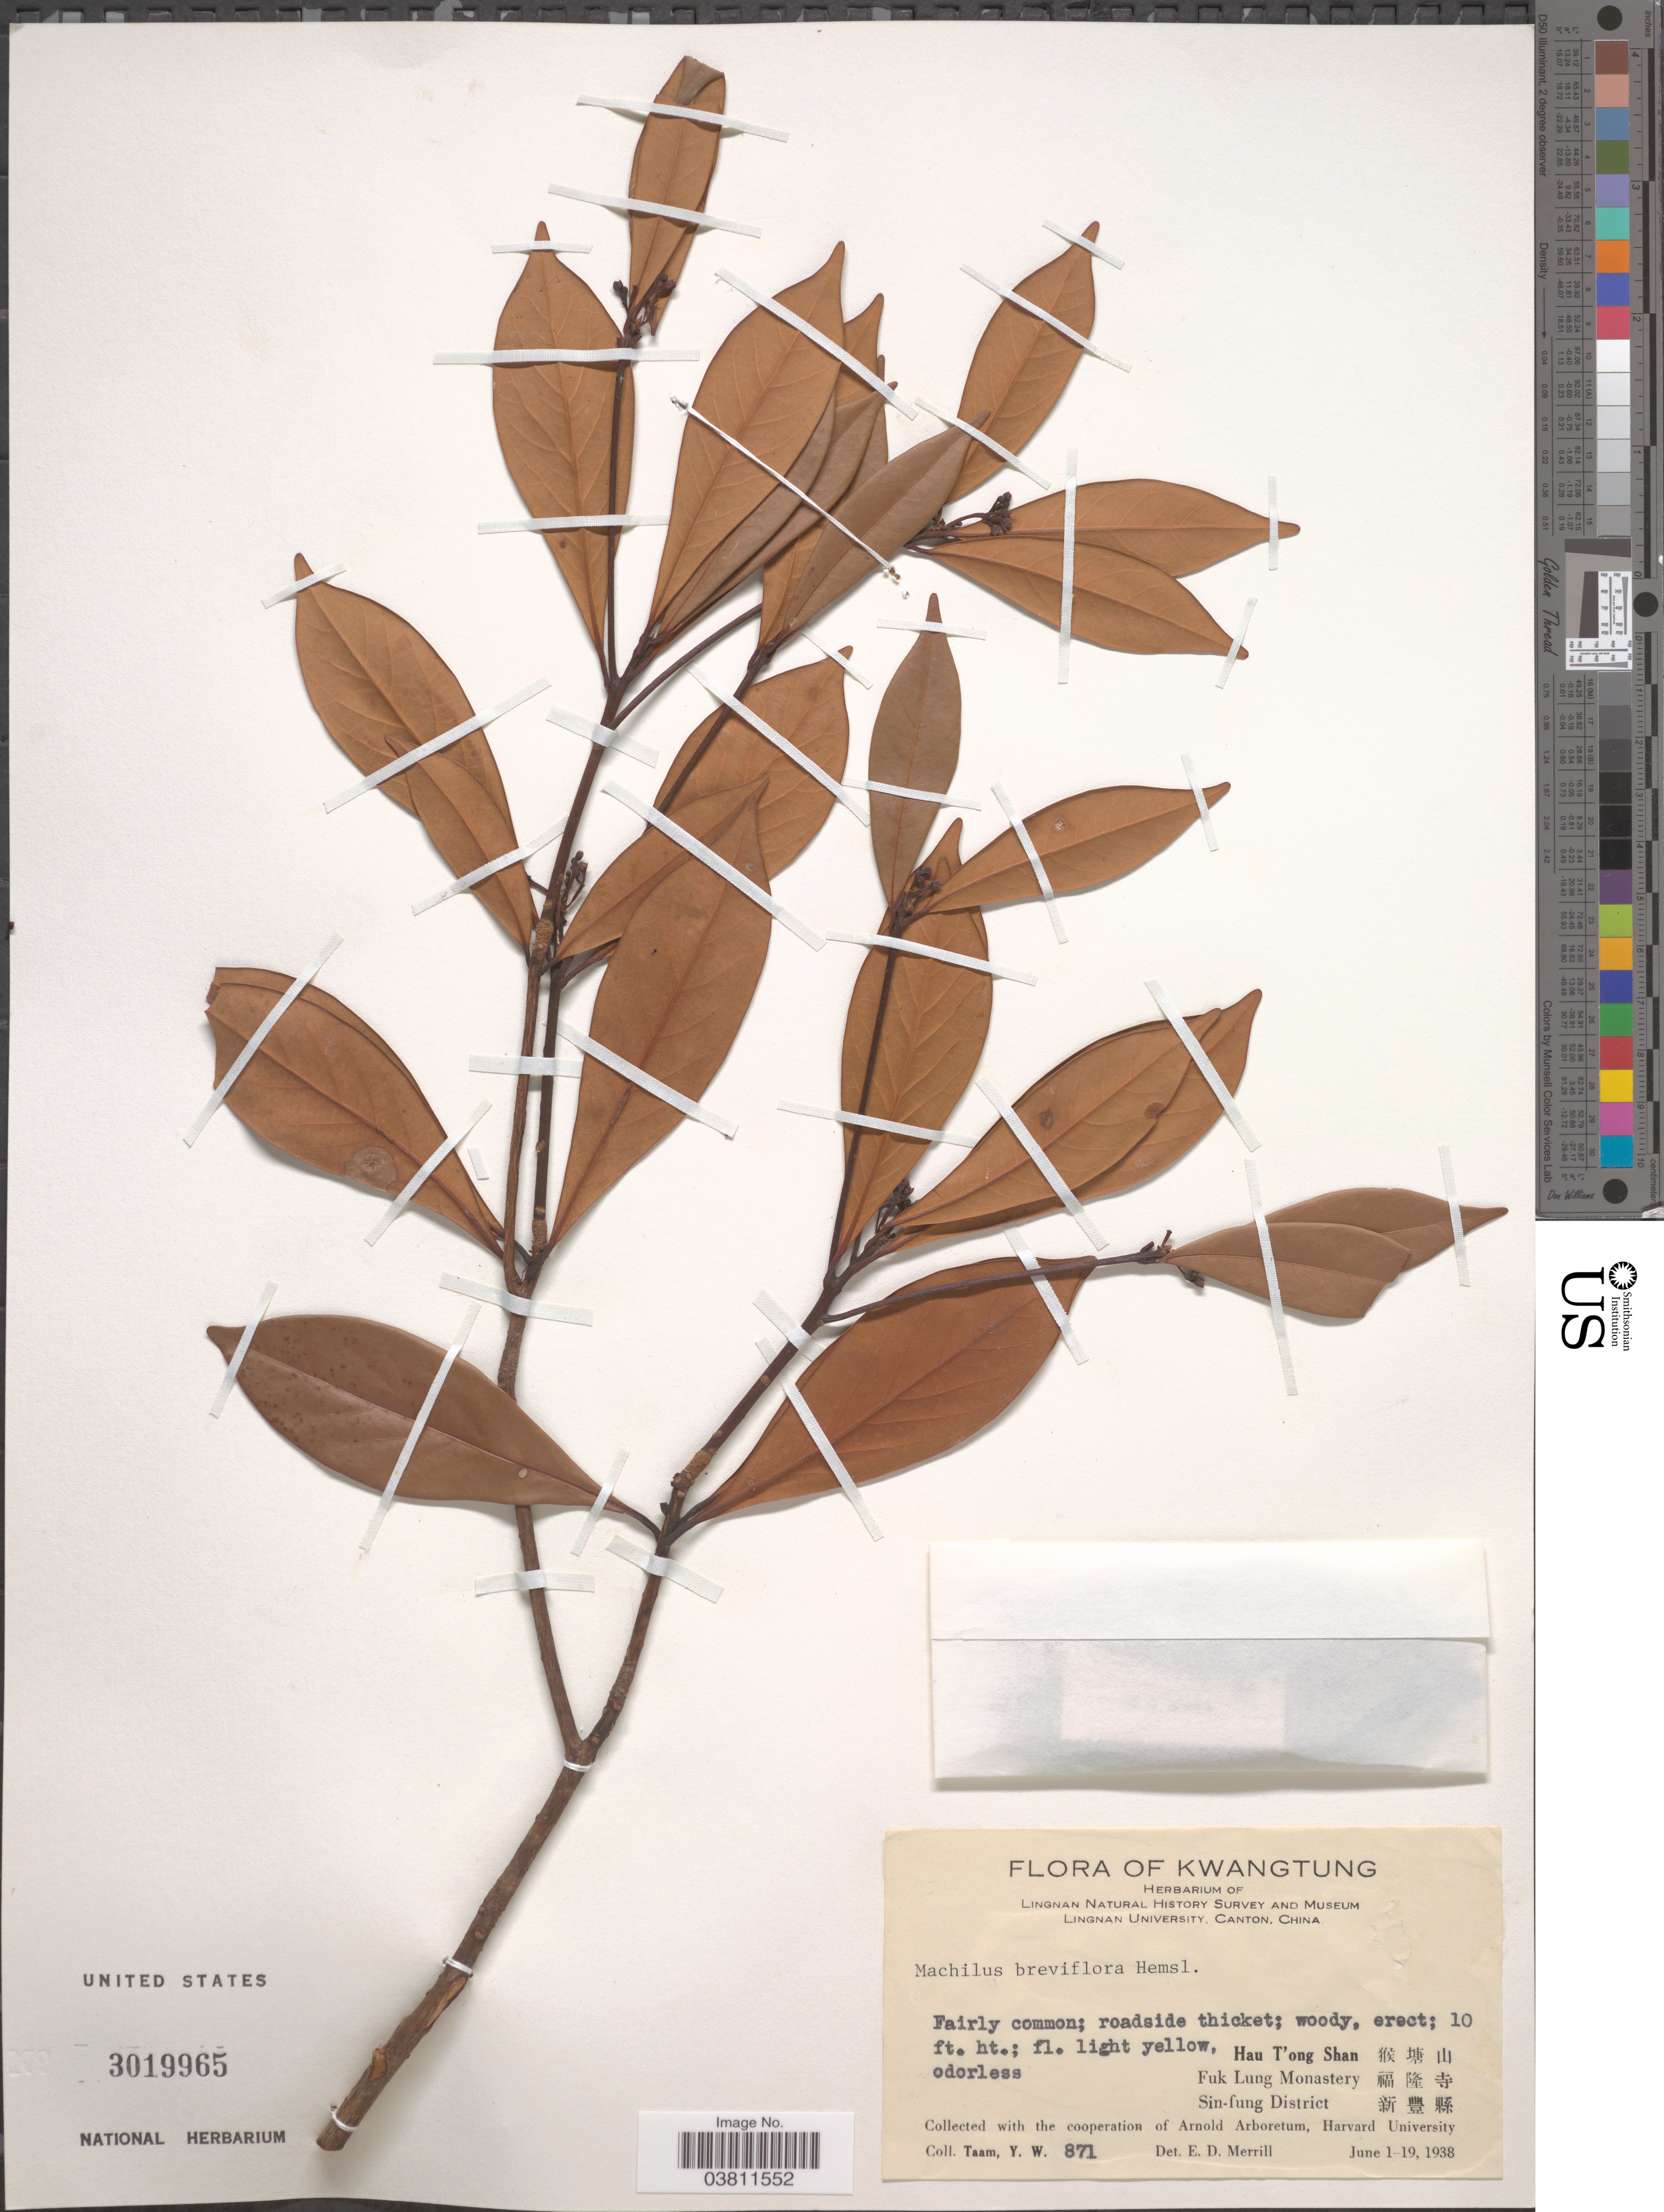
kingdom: Plantae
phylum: Tracheophyta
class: Magnoliopsida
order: Laurales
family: Lauraceae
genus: Machilus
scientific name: Machilus breviflora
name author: (Benth.) Hemsl.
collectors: Y. W. Taam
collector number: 871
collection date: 1938-06-01/1938-06-19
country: China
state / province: Guangdong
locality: Kwangtung. Hau T'ong Shan X. Fuk Lung Monastery X. Sin-fung District X.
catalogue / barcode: US 3019965